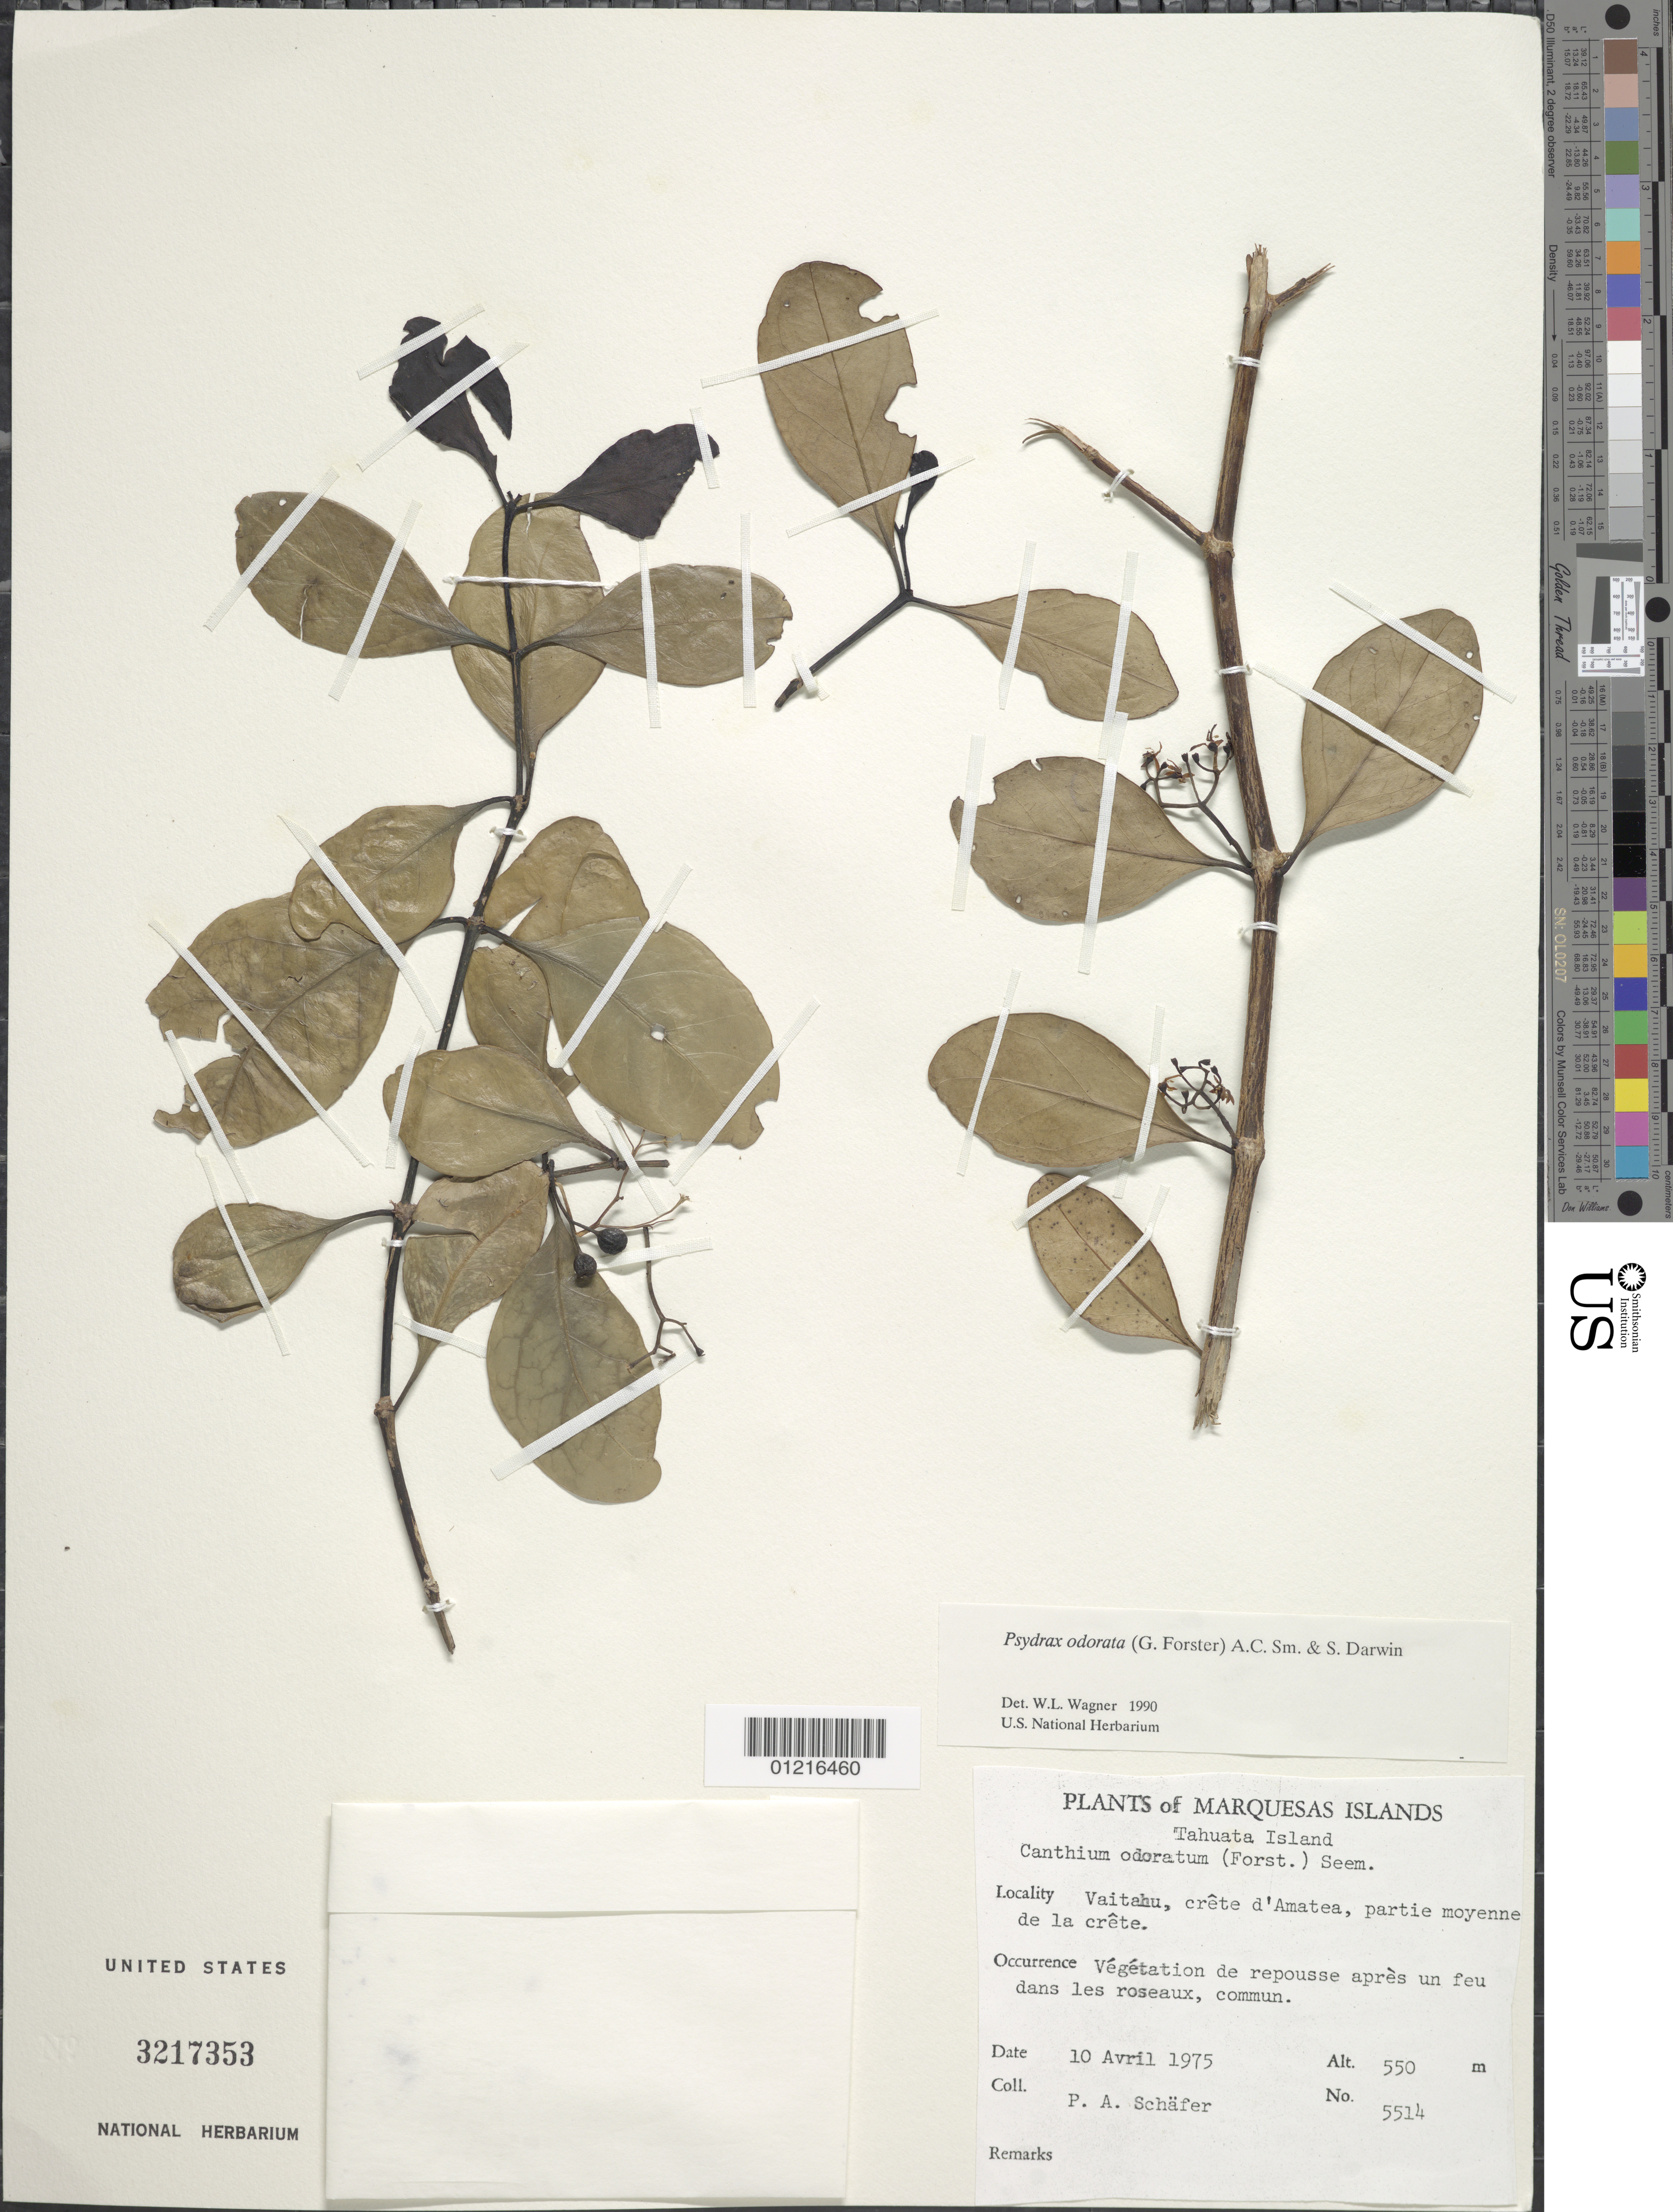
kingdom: Plantae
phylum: Tracheophyta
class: Magnoliopsida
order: Gentianales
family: Rubiaceae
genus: Psydrax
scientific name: Psydrax odorata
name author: (G. Forst.) A.C. Sm. & S.P. Darwin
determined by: Wagner, W. L., (BOT), Smithsonian Institution - National Museum of Natural History (UNITED STATES)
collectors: P. A. Schäfer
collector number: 5514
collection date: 1975-04-10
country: French Polynesia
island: Tahuata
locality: Vaitahu, crête d'Amatea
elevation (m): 550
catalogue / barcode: US 3217353